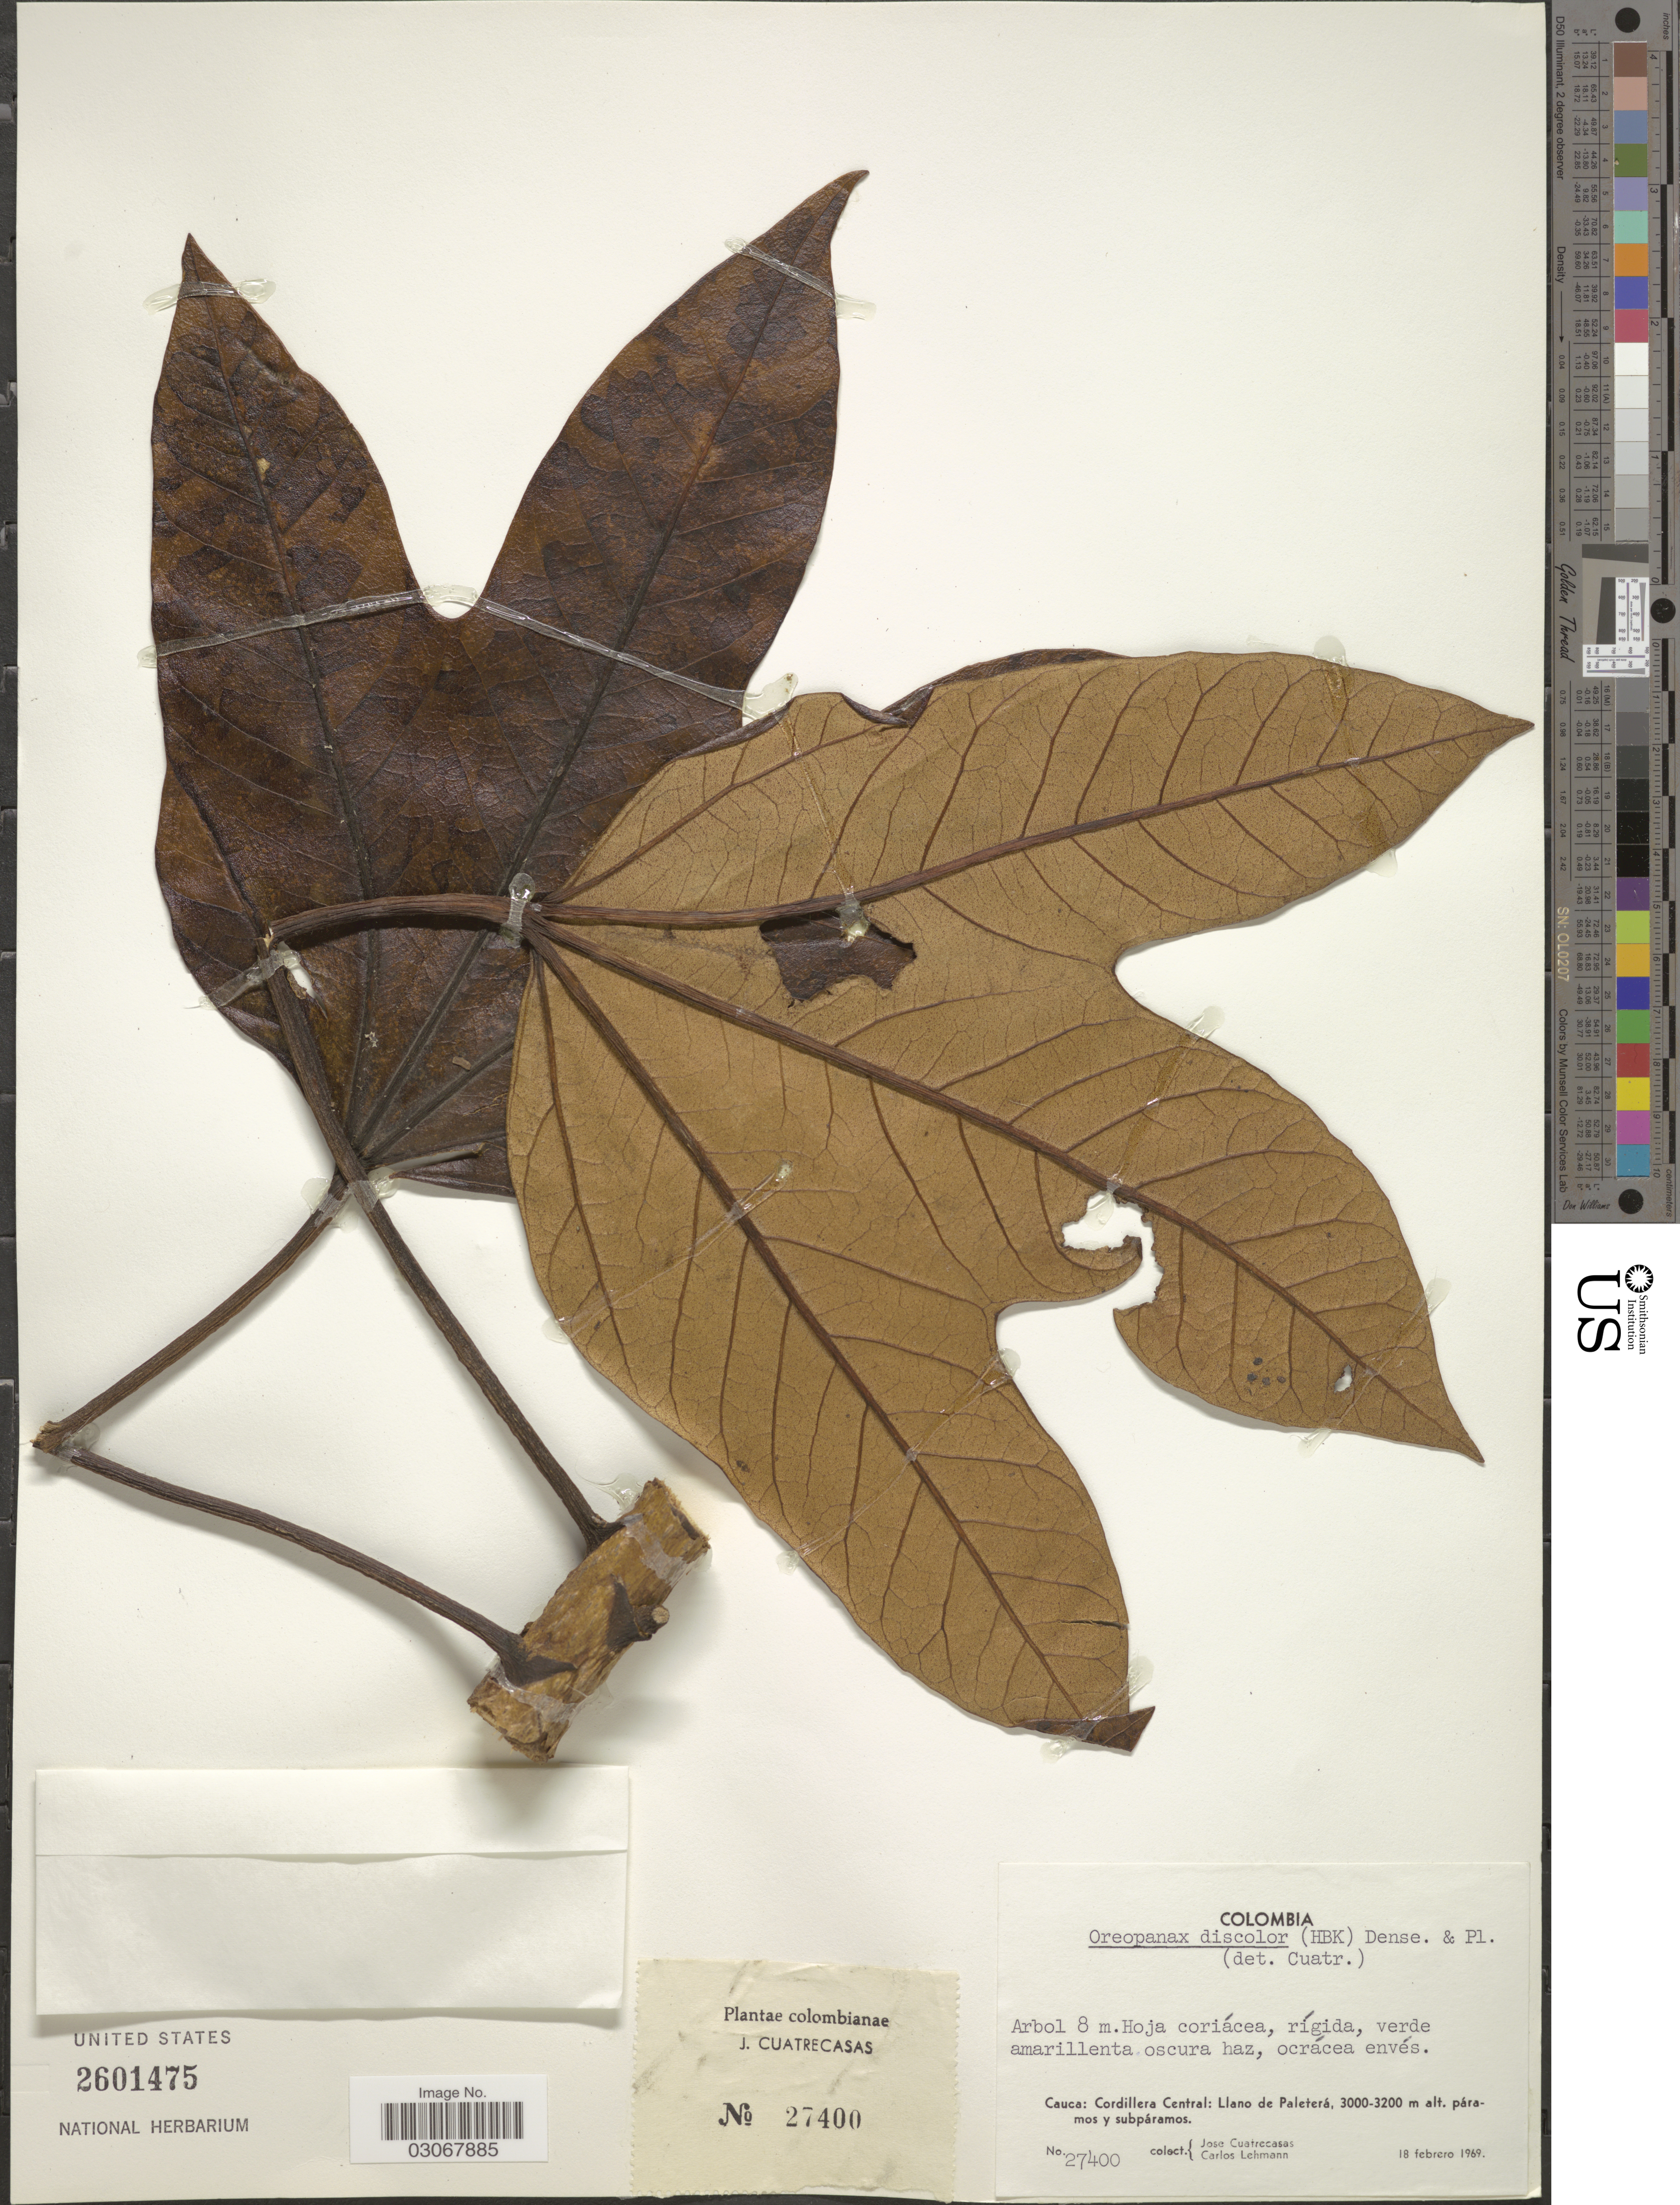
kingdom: Plantae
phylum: Tracheophyta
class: Magnoliopsida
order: Apiales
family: Araliaceae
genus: Oreopanax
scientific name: Oreopanax discolor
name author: (Kunth) Decne. & Planch.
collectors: J. Cuatrecasas & C. Lehmann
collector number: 27400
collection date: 1969-02-18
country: Colombia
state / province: Cauca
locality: Cordillera Central: Llano de Paleterá.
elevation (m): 3000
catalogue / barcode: US 2601475